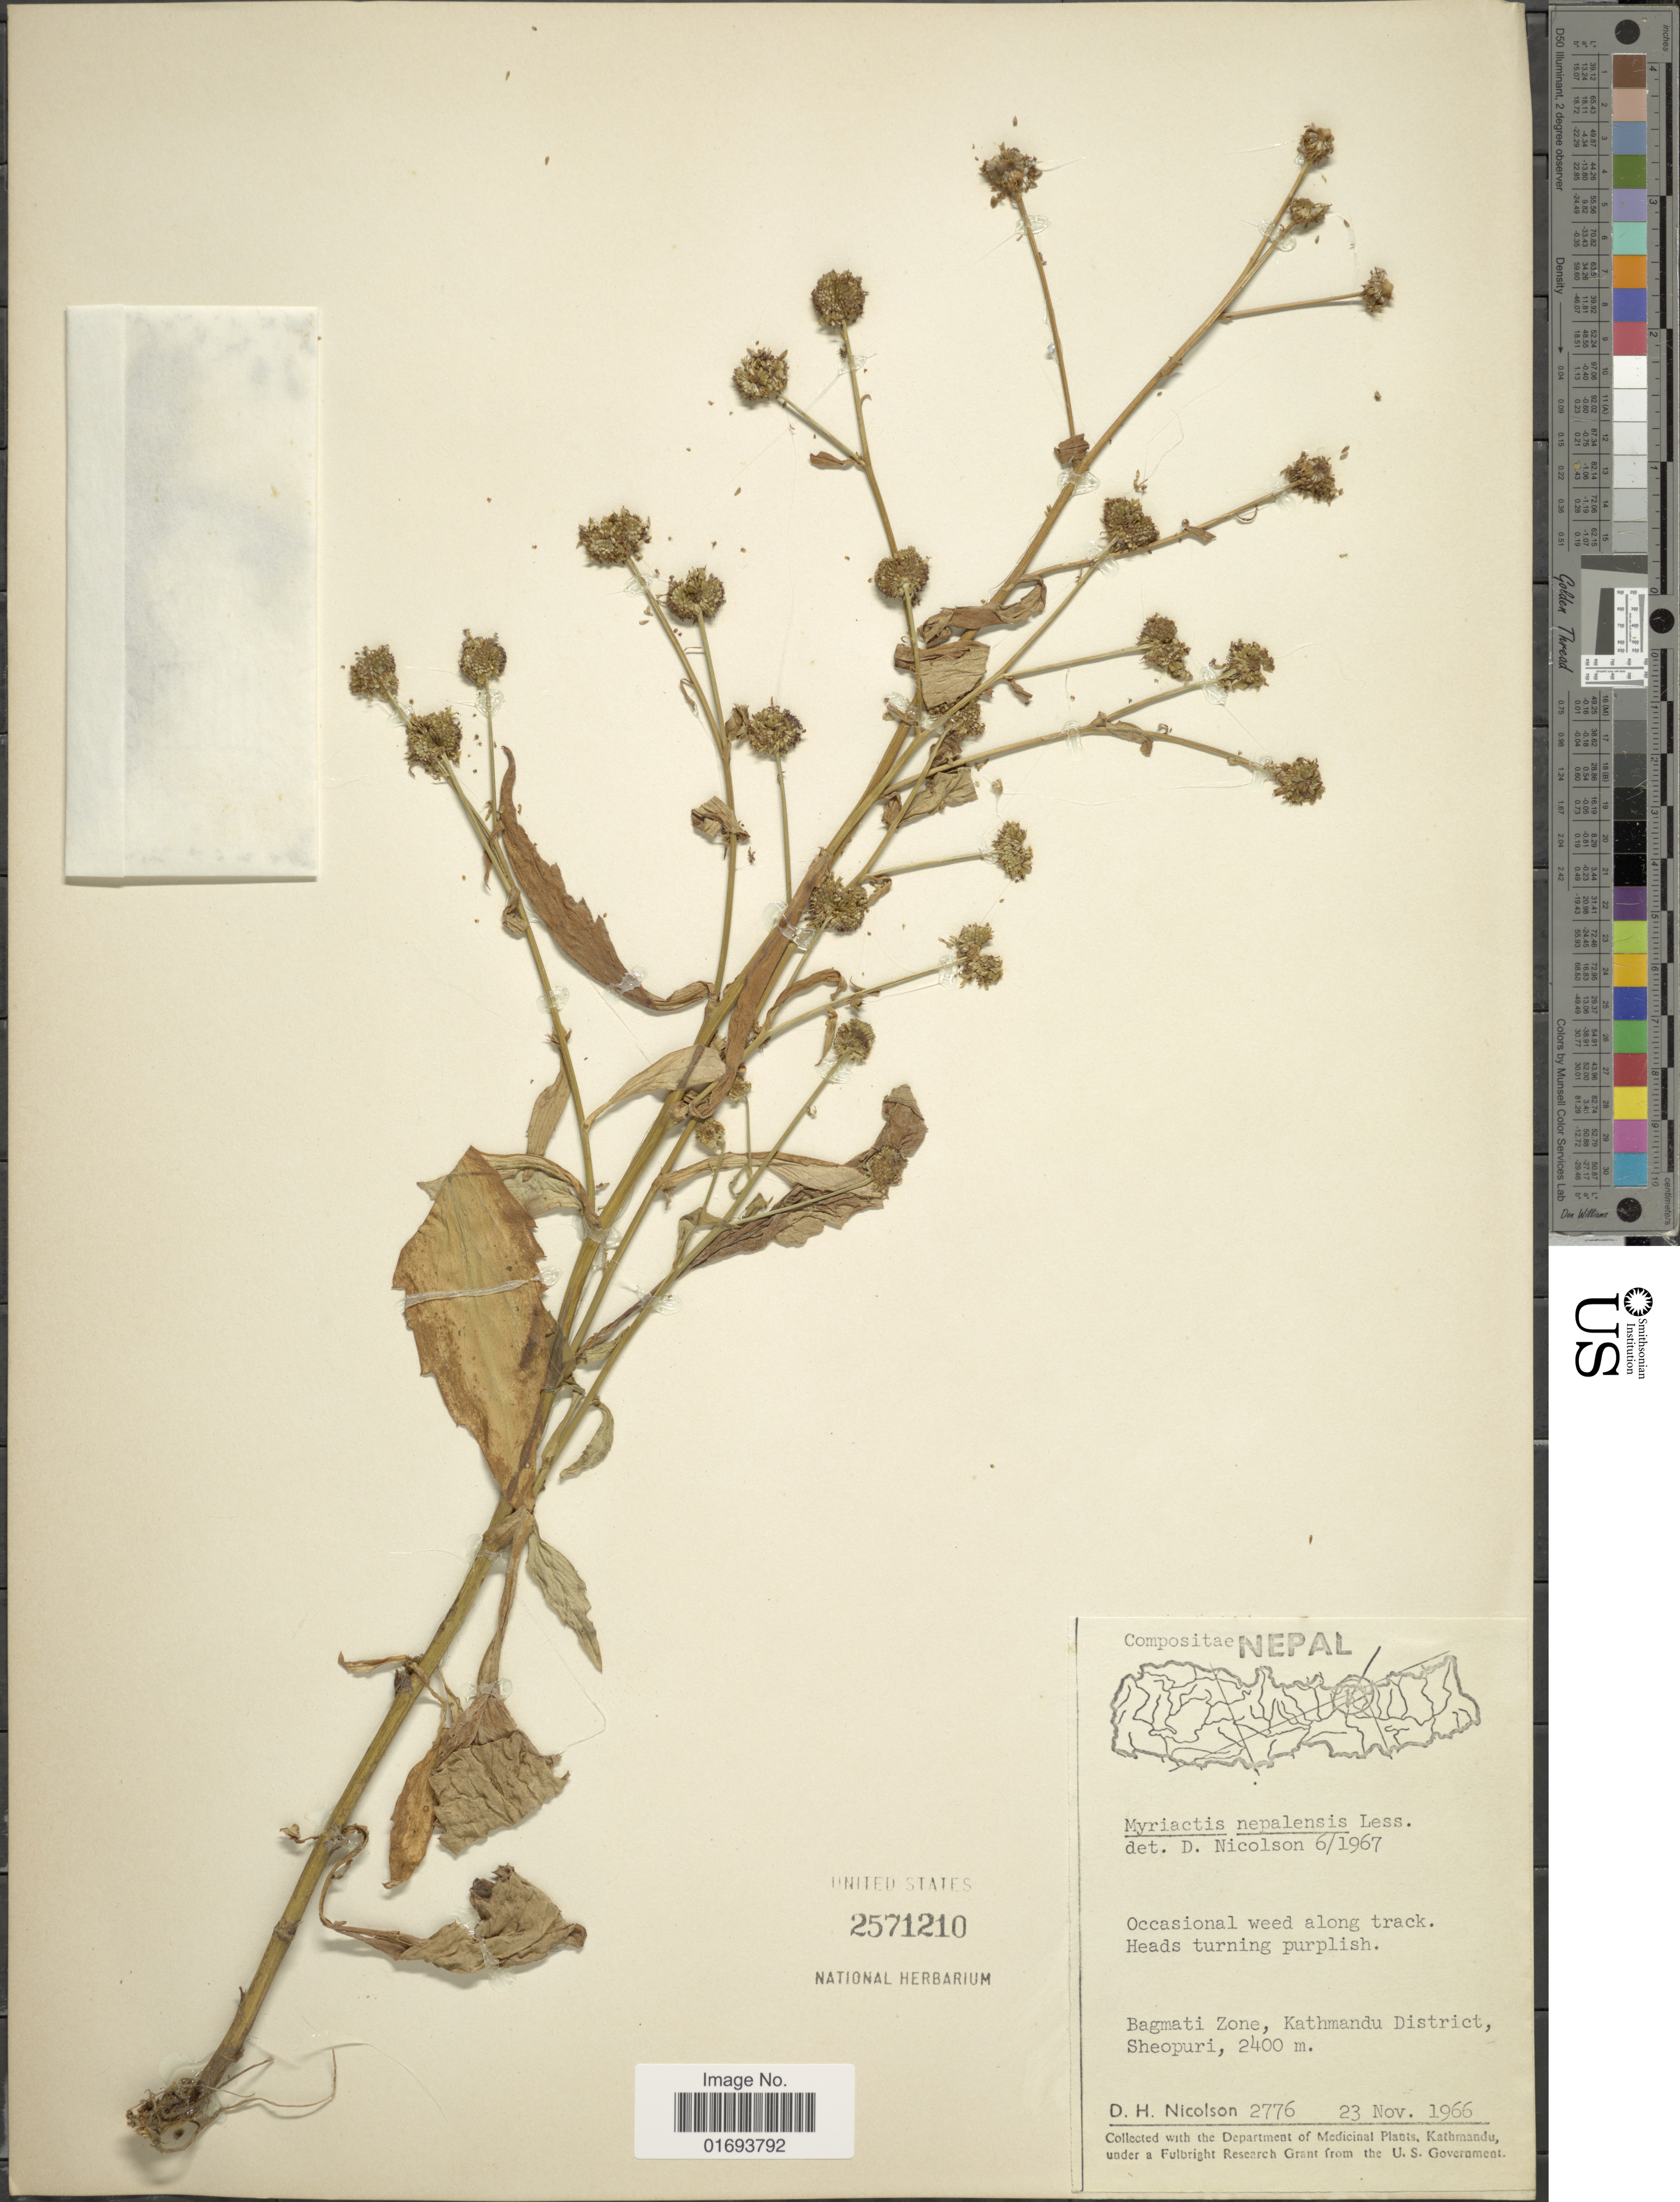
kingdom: Plantae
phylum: Tracheophyta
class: Magnoliopsida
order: Asterales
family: Asteraceae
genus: Myriactis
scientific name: Myriactis nepalensis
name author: Less.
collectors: D. H. Nicolson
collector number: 2776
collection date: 1966-11-23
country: Nepal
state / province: Bagmati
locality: Bagmati Zone, Kathmandu District, Sheopuri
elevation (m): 2400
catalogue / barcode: US 2571210